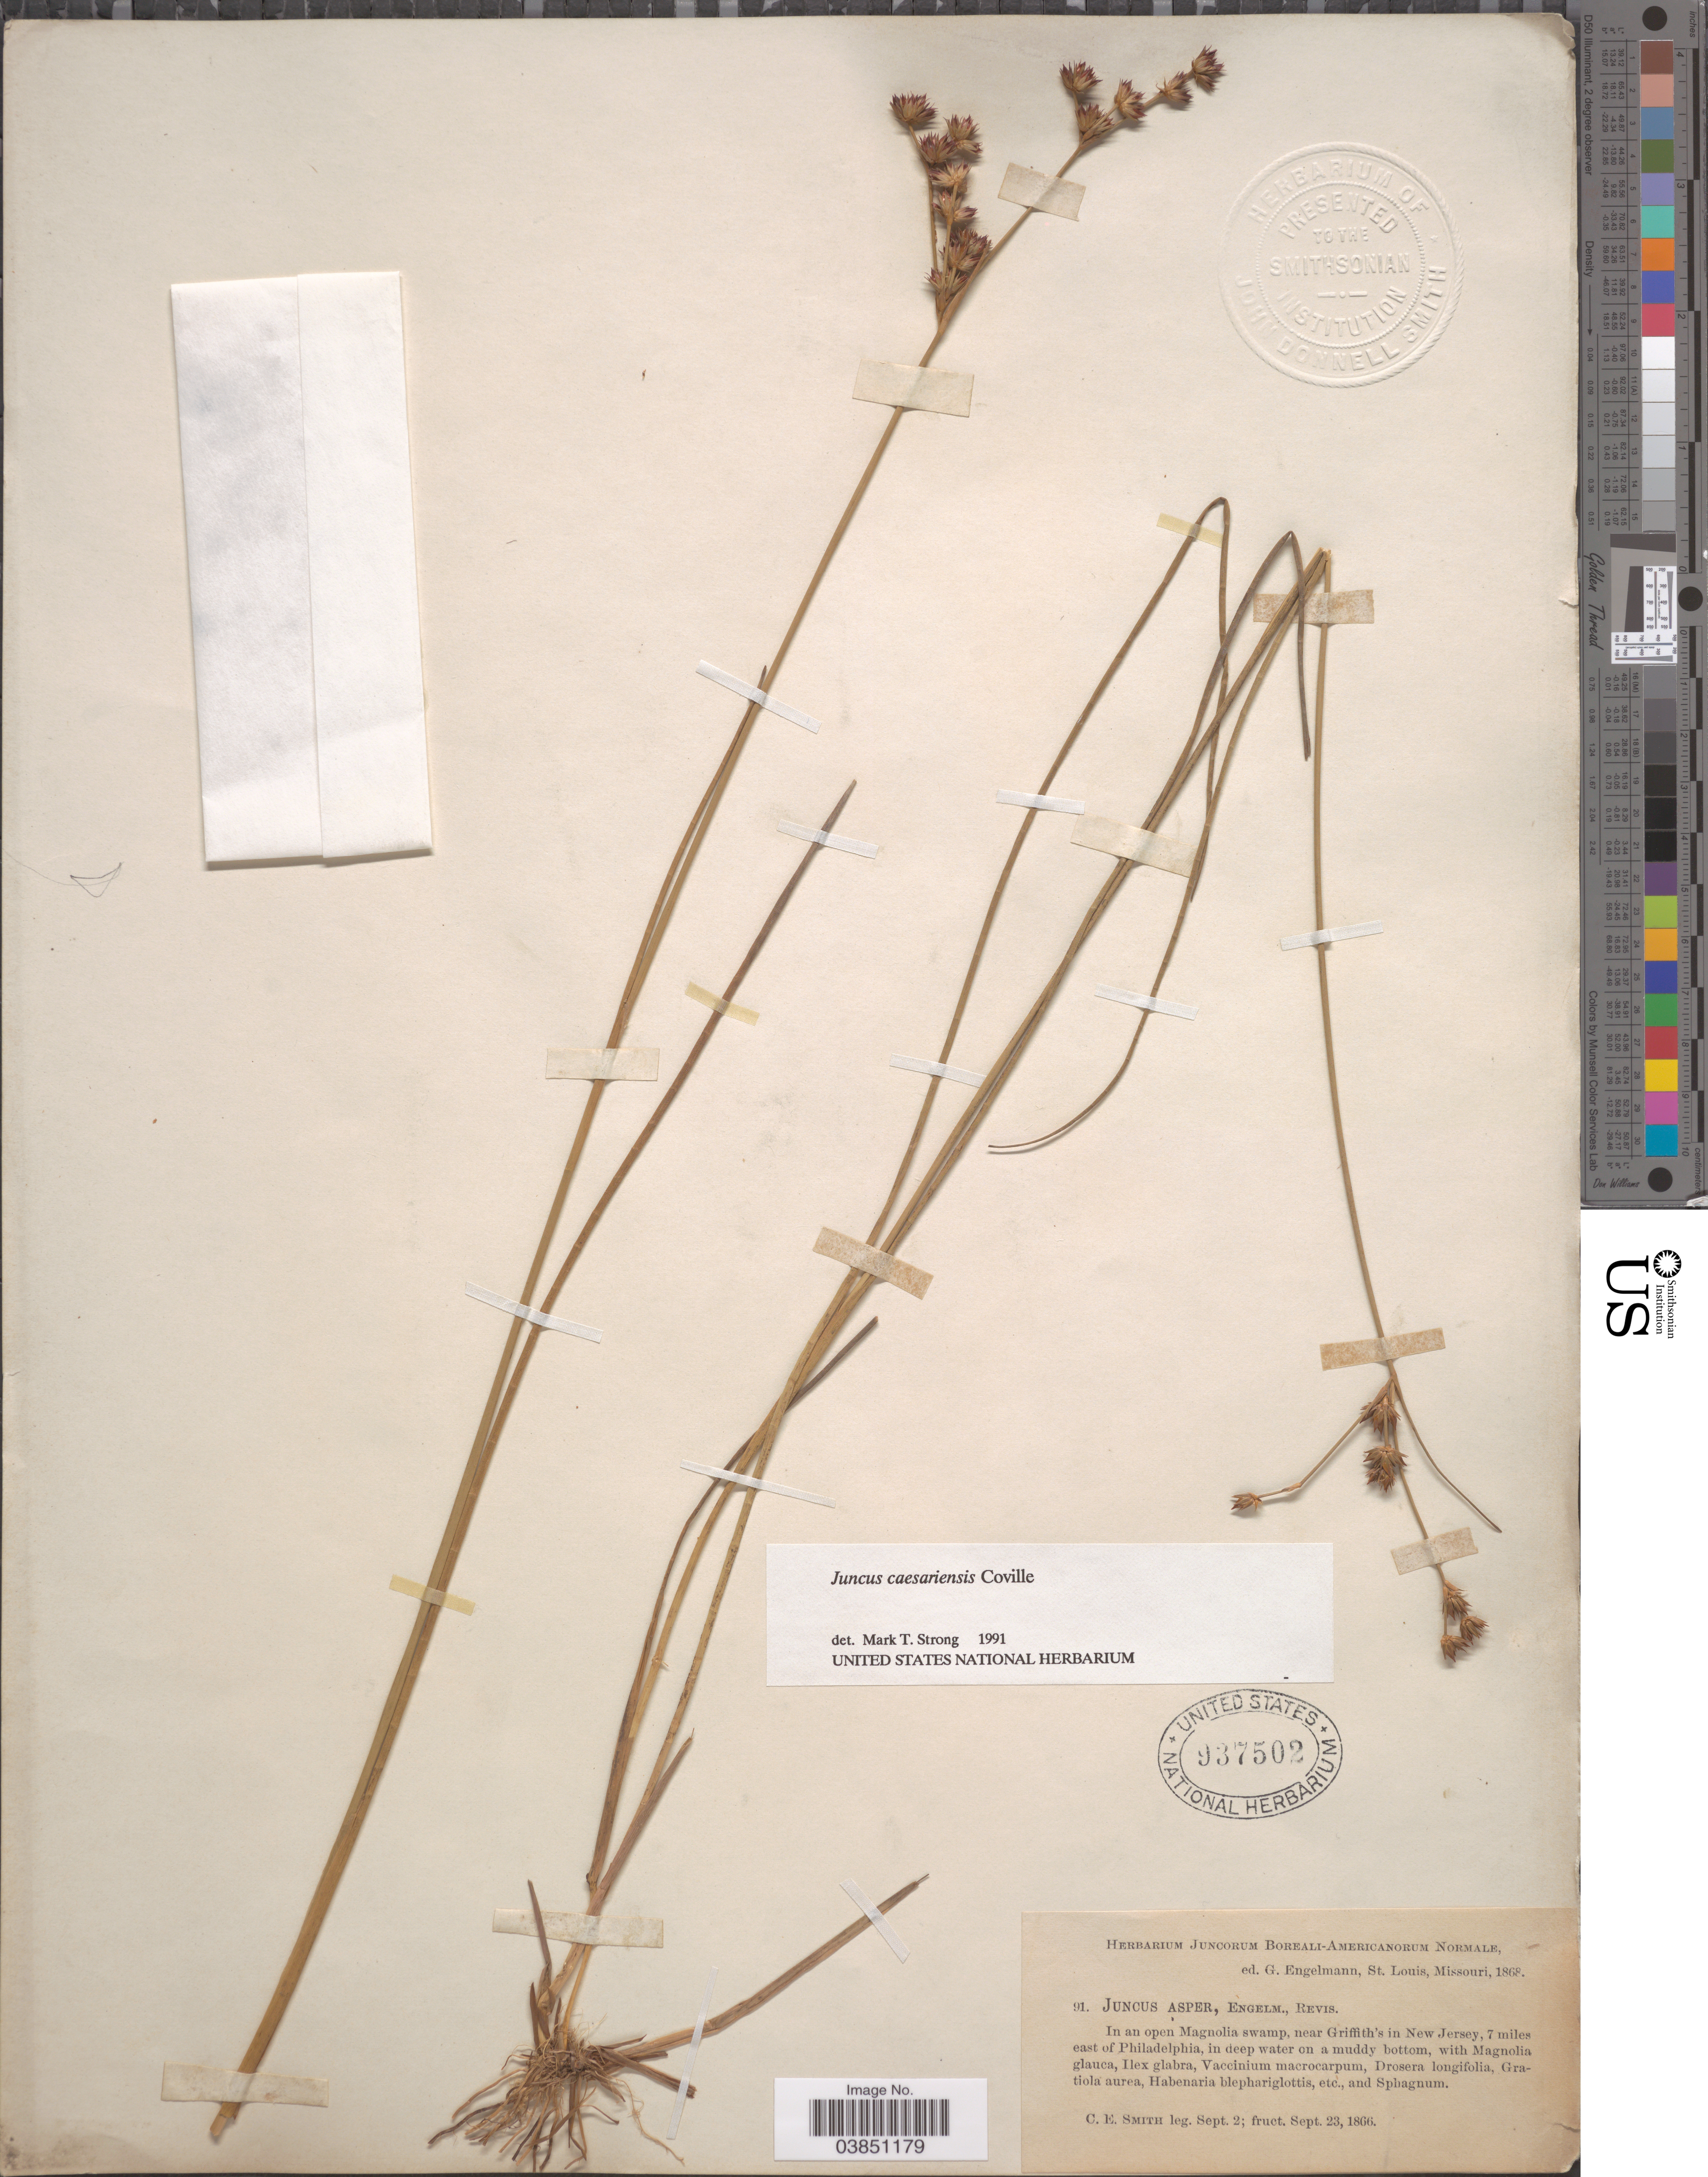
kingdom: Plantae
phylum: Tracheophyta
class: Liliopsida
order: Poales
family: Juncaceae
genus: Juncus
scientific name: Juncus caesariensis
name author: Coville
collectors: C. E. Smith Jr.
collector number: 91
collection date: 1866-09-02/1866-09-23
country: United States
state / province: New Jersey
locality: In an open Magnolia swamp, near Griffith's, 7 miles east of Philadelphia.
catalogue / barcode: US 937502